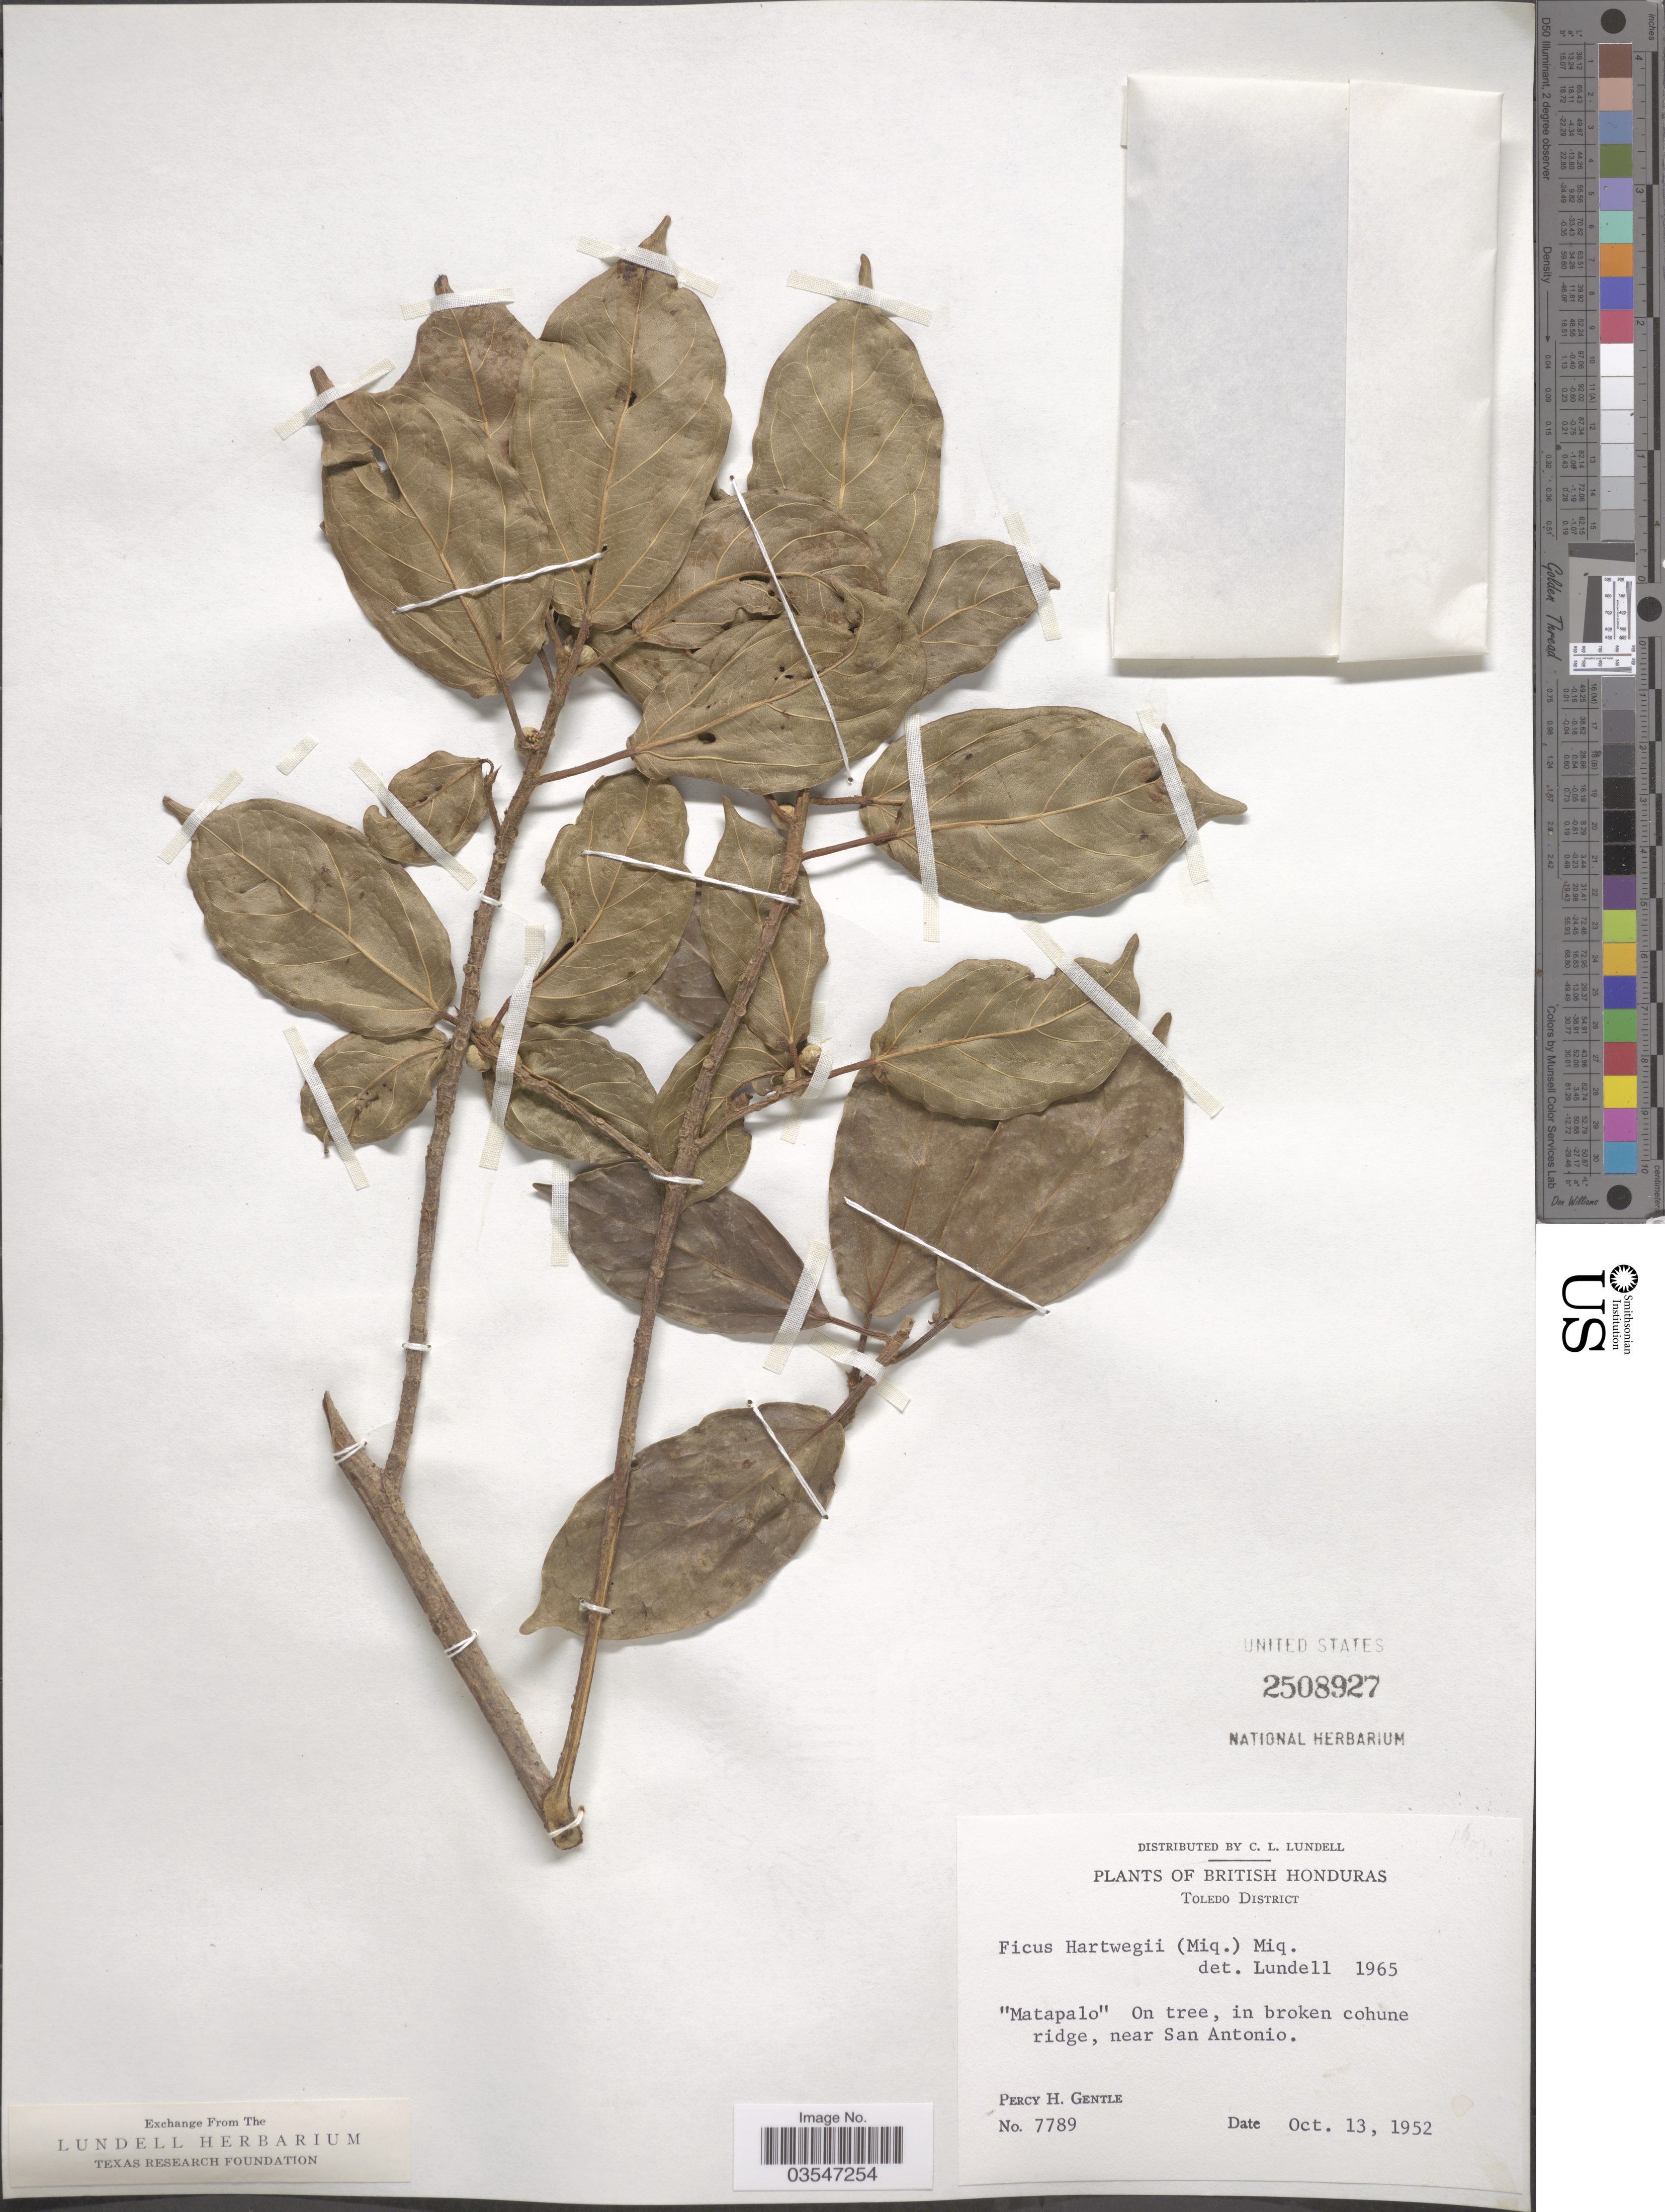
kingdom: Plantae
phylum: Tracheophyta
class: Magnoliopsida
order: Rosales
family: Moraceae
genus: Ficus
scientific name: Ficus hartwegii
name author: (Miq.) Miq.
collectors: P. H. Gentle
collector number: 7789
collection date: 1952-10-13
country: Belize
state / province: Toledo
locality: British Honduras. Toledo District. In broken cohune ridge, near San Antonio.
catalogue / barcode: US 2508927